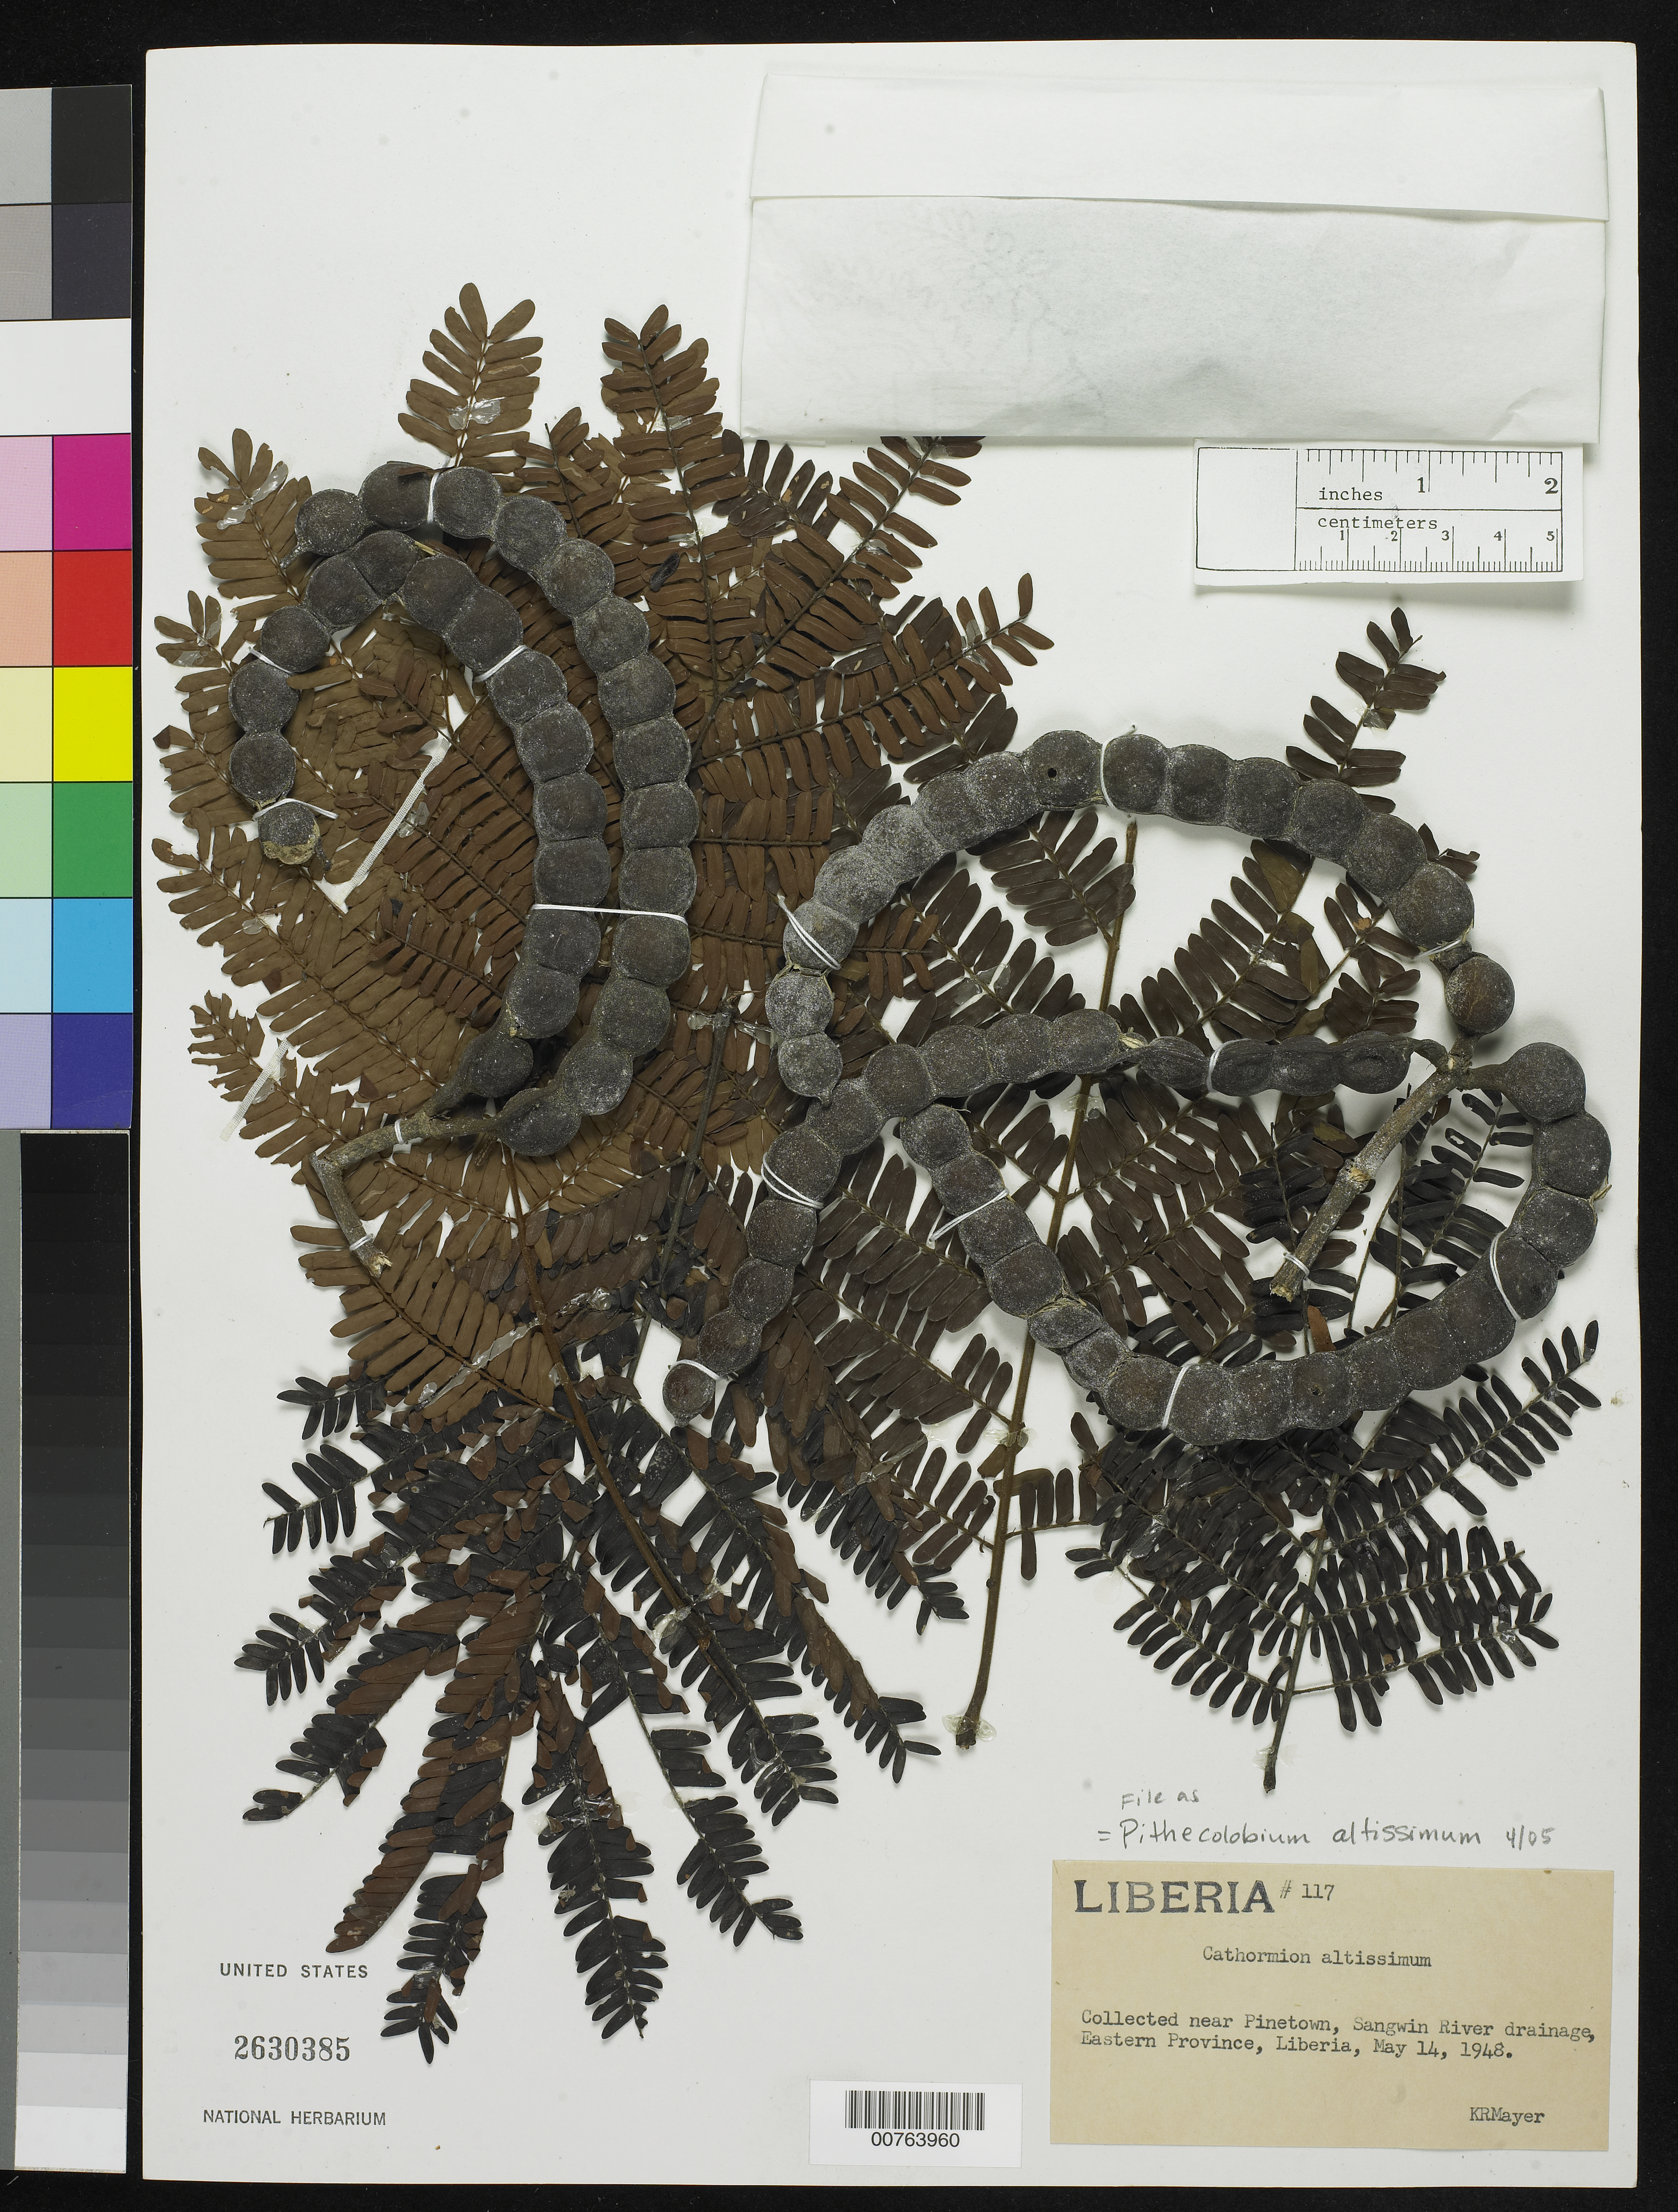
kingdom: Plantae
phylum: Tracheophyta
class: Magnoliopsida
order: Fabales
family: Fabaceae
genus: Osodendron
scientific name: Osodendron altissimum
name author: (Hook. f.) Koenen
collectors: K. R. Mayer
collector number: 117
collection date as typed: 14 May 1948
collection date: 1948-05-14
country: Liberia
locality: Eastern Province: Sangwin River drainage, near Pinetown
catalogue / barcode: US 2630385